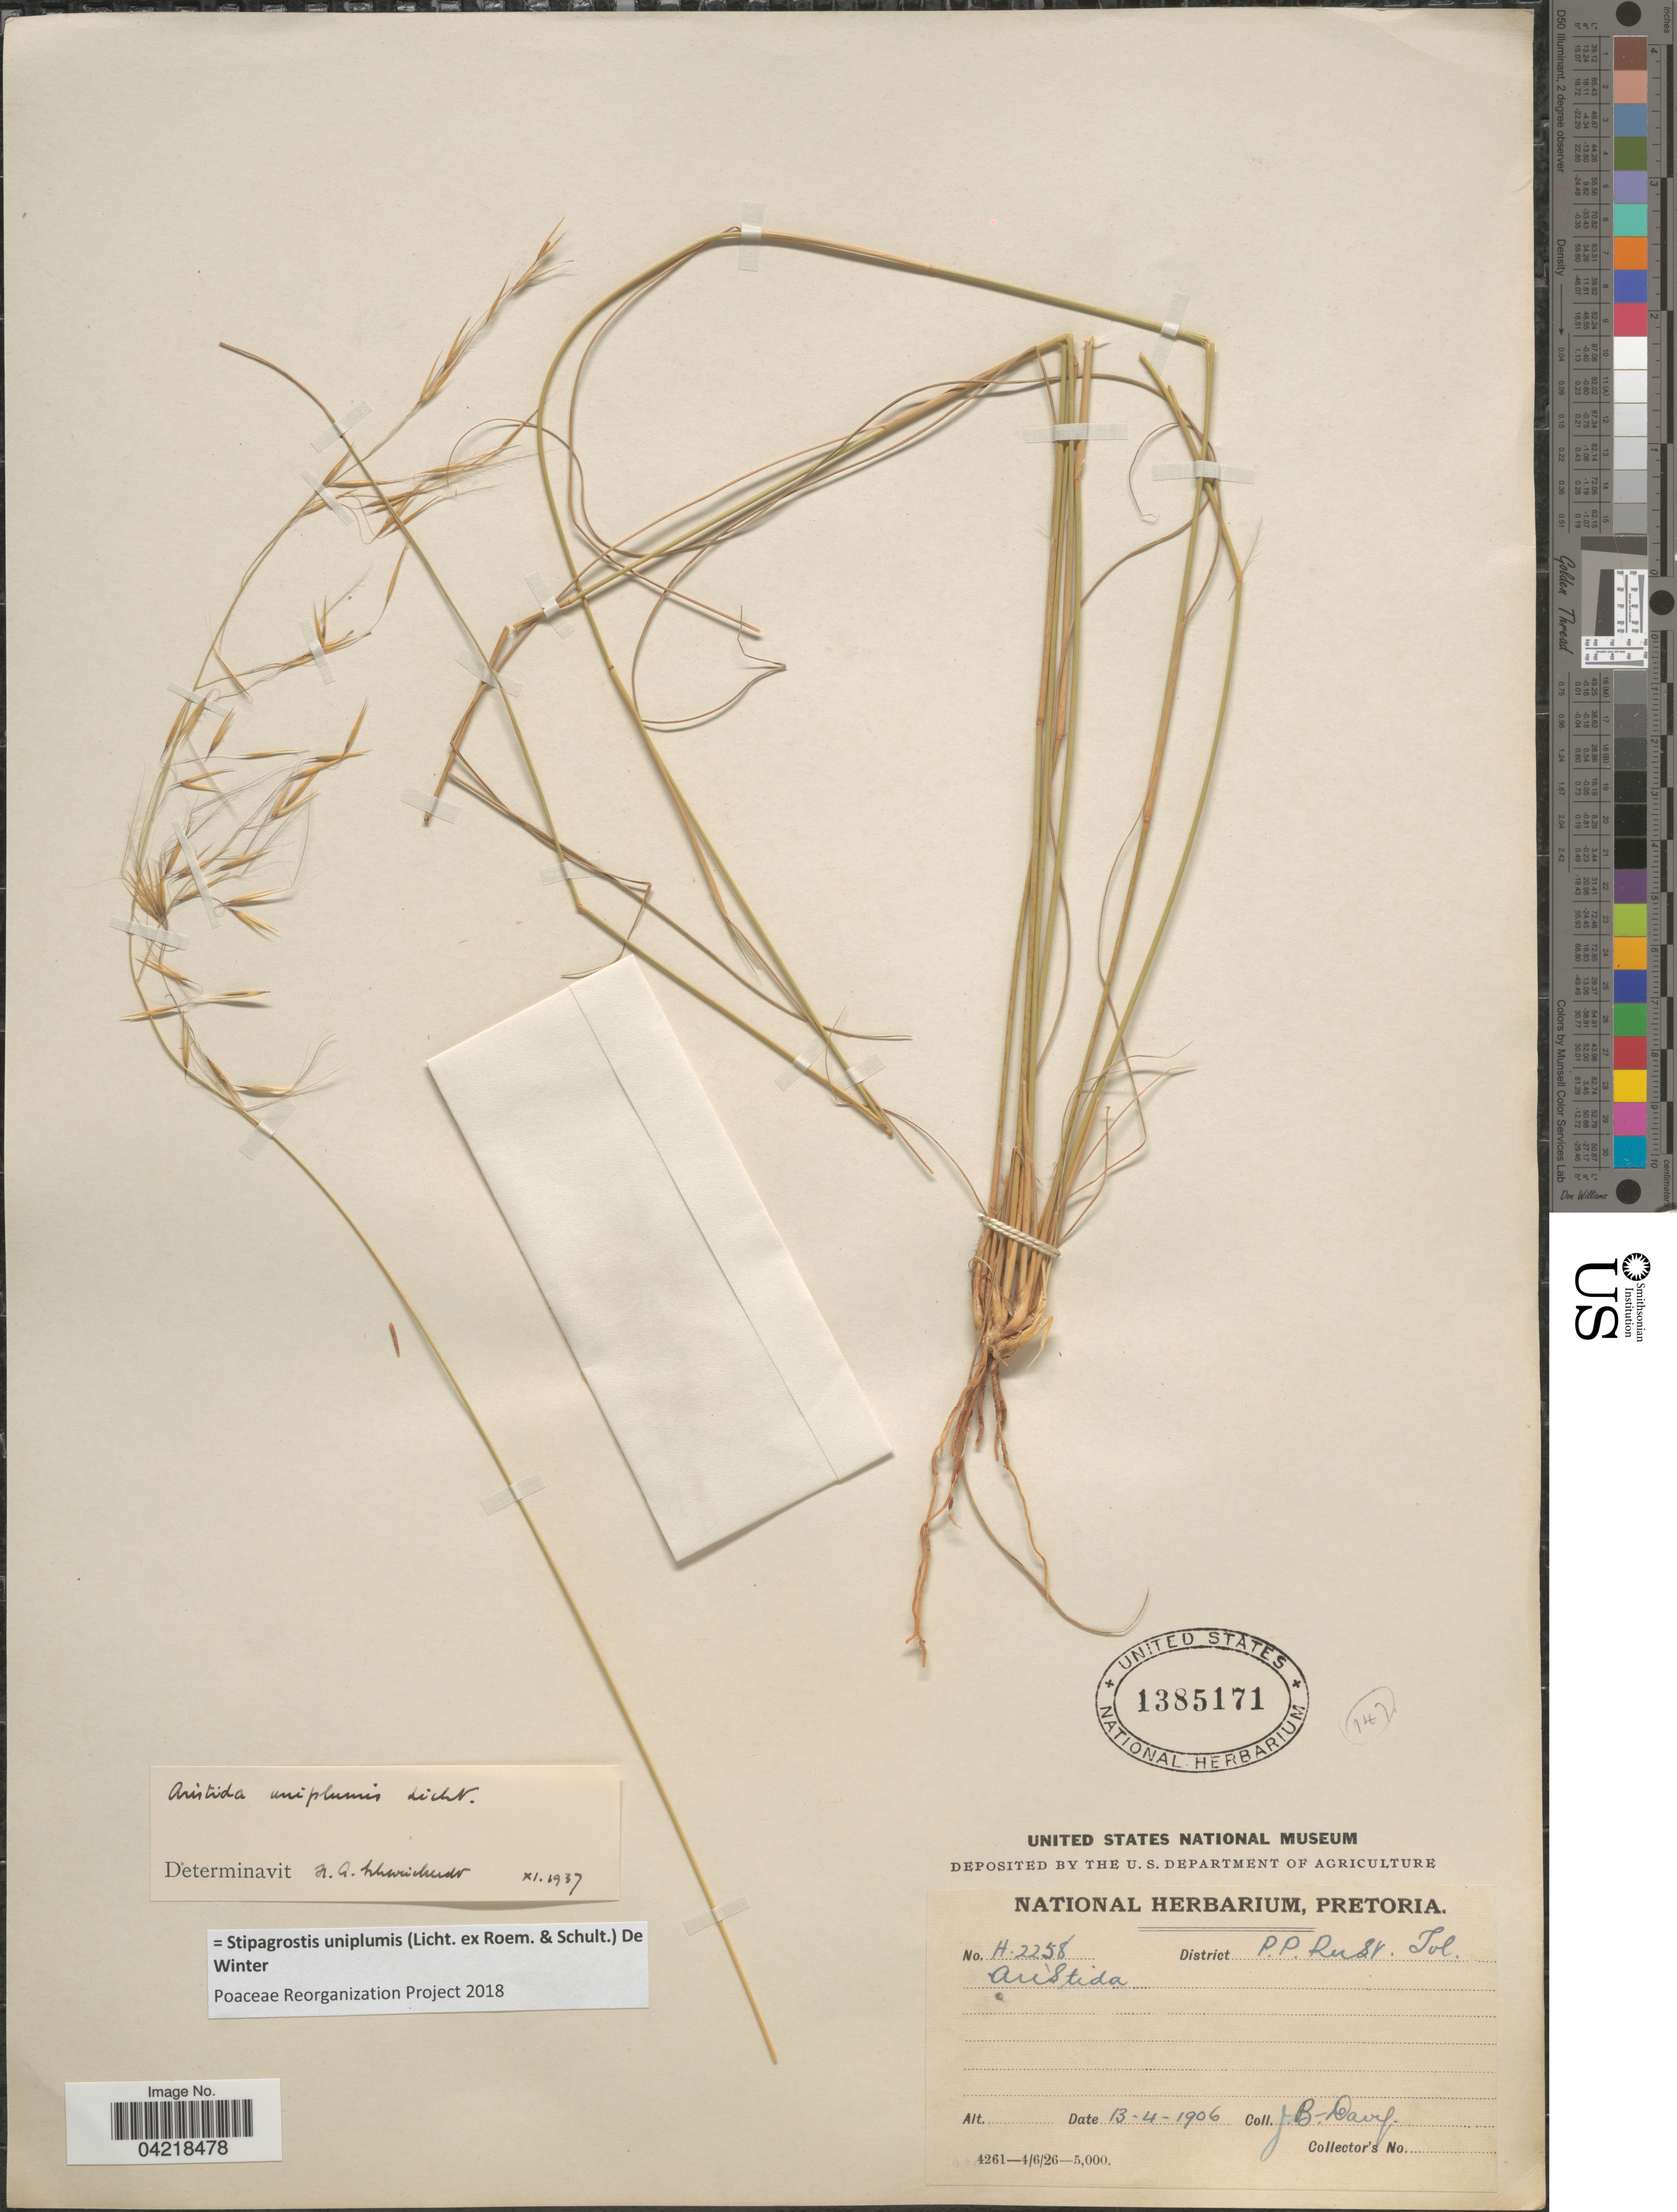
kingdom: Plantae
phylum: Tracheophyta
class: Liliopsida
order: Poales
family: Poaceae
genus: Stipagrostis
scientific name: Stipagrostis uniplumis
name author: (Licht.) De Winter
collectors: J. Davis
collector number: H.2258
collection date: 1906-04-13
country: South Africa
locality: District P.P. Rust. Tvl.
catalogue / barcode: US 1385171